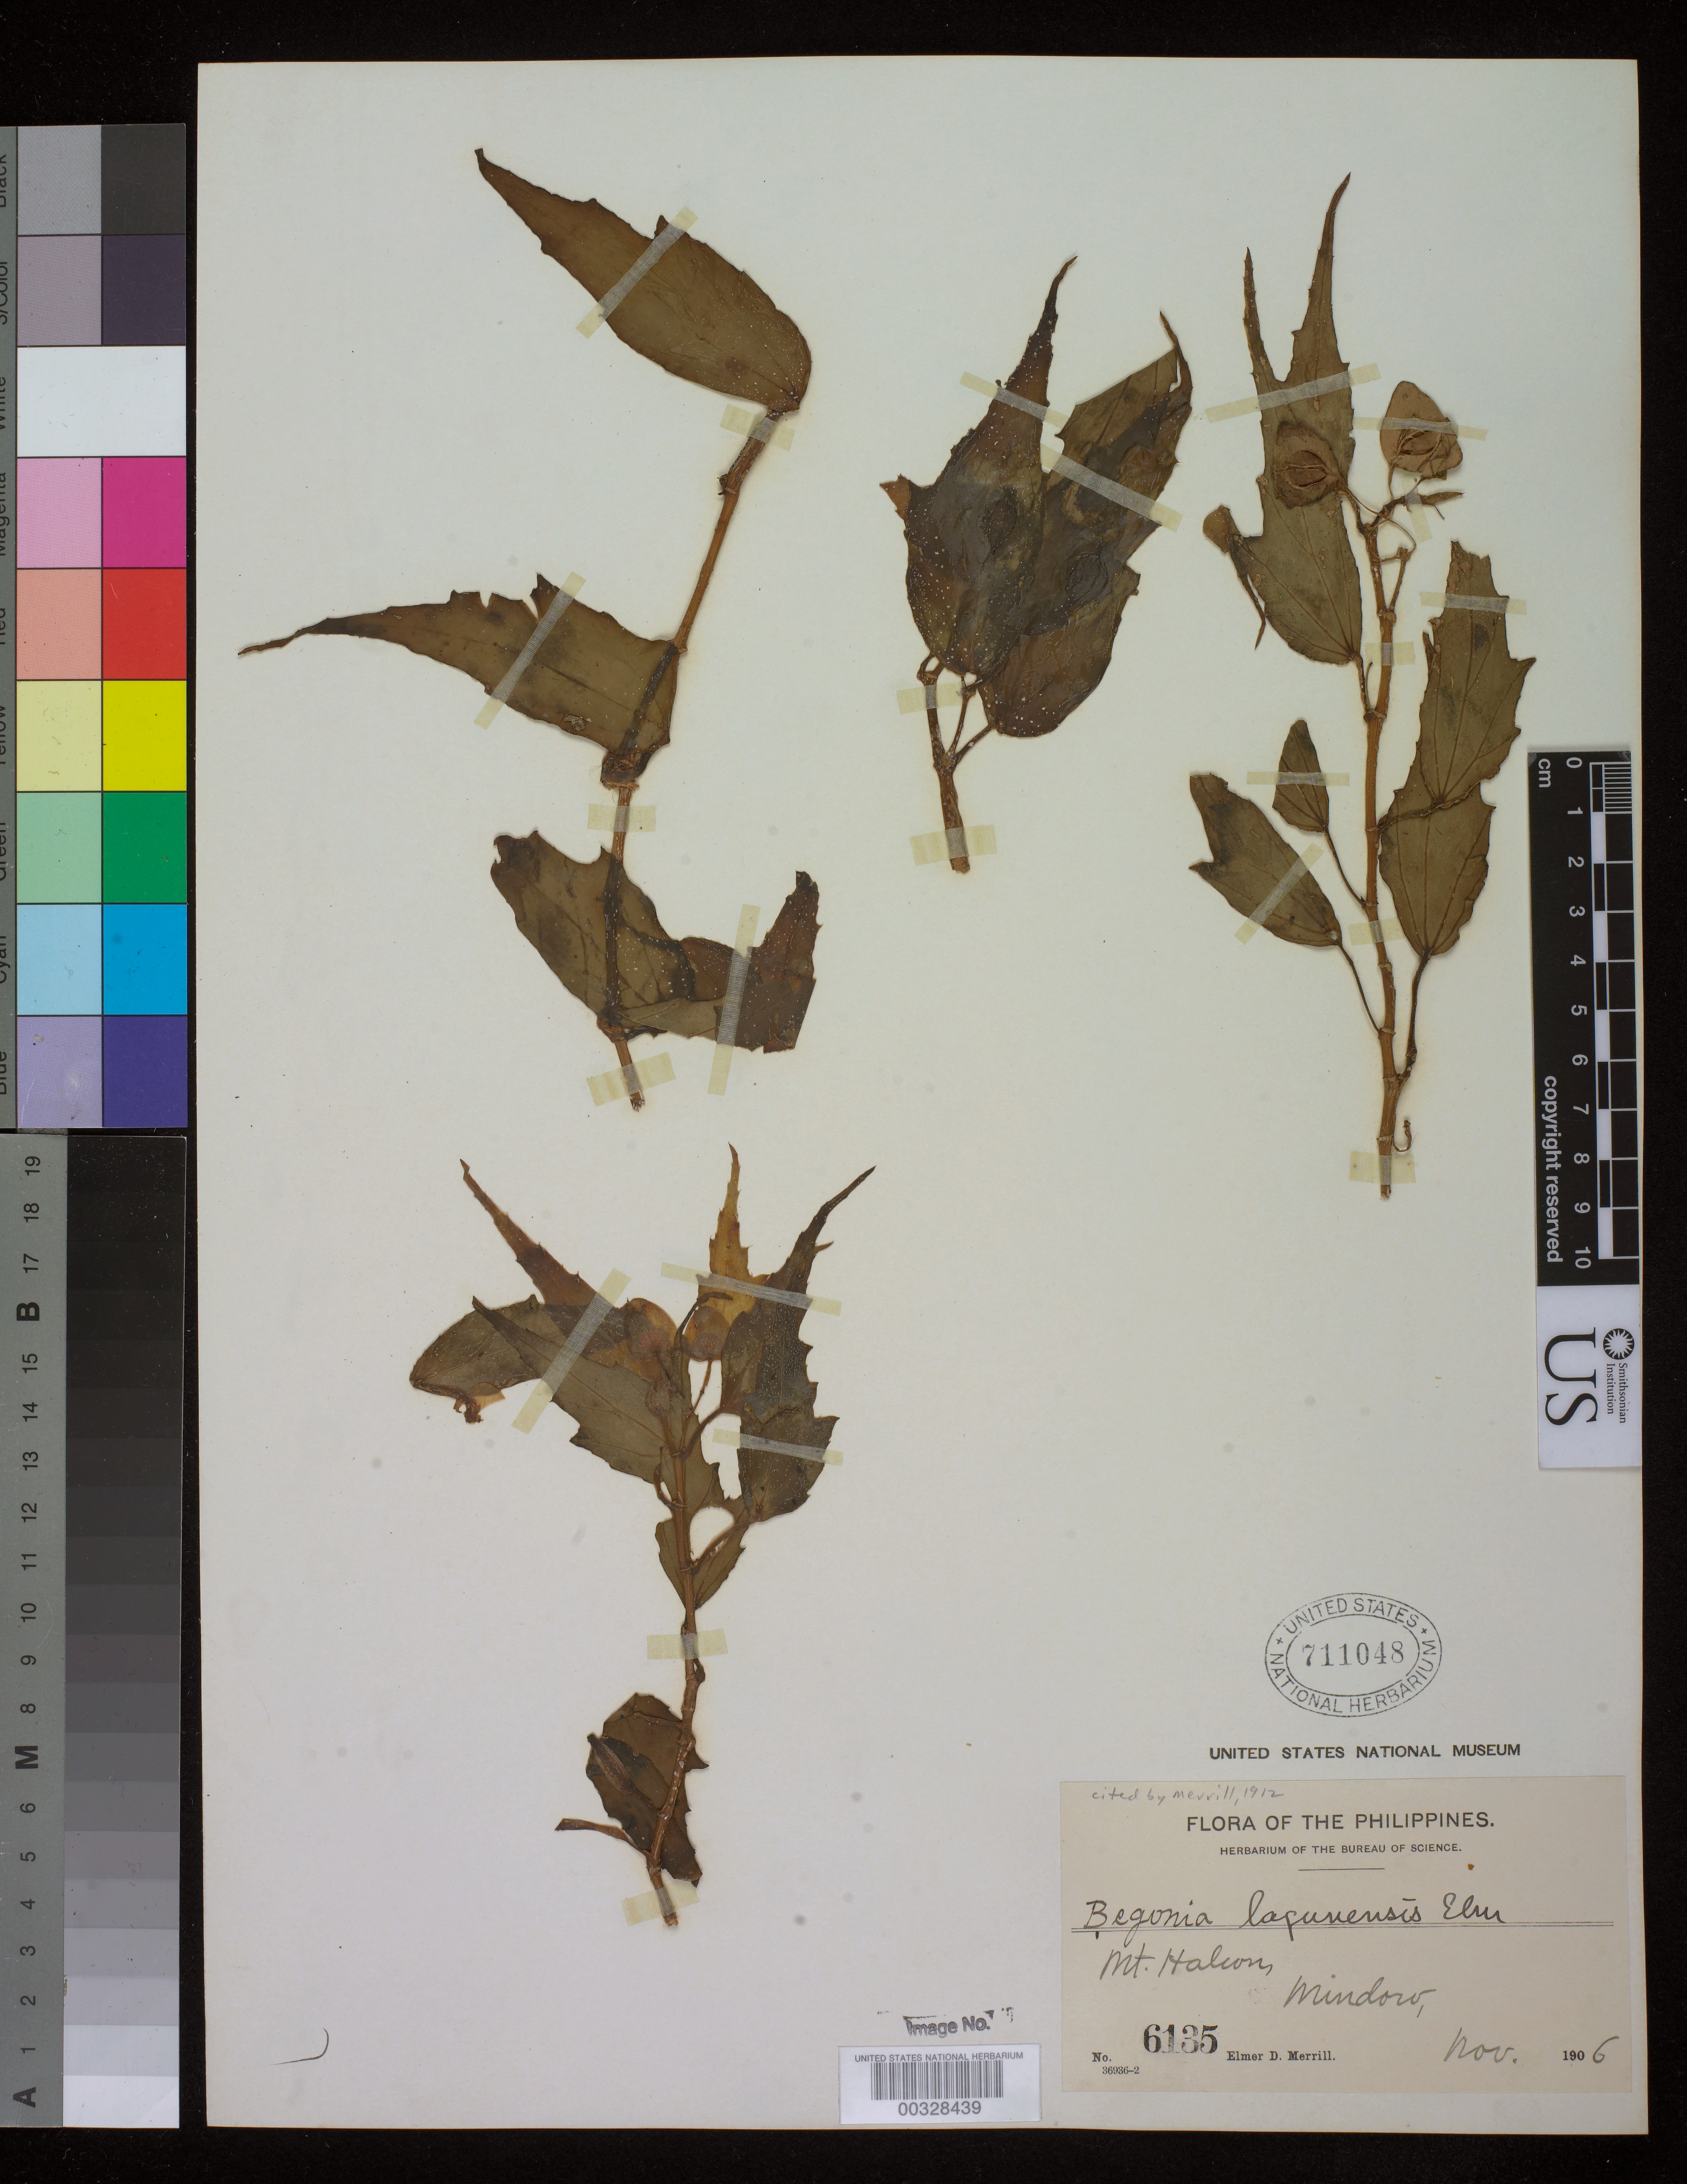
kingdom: Plantae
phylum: Tracheophyta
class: Magnoliopsida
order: Cucurbitales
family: Begoniaceae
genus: Begonia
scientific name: Begonia lagunensis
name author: Elmer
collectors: E. D. Merrill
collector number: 6135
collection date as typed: Nov 1906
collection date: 1906-11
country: Philippines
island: Mindoro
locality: Mt. halcon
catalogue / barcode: US 711048